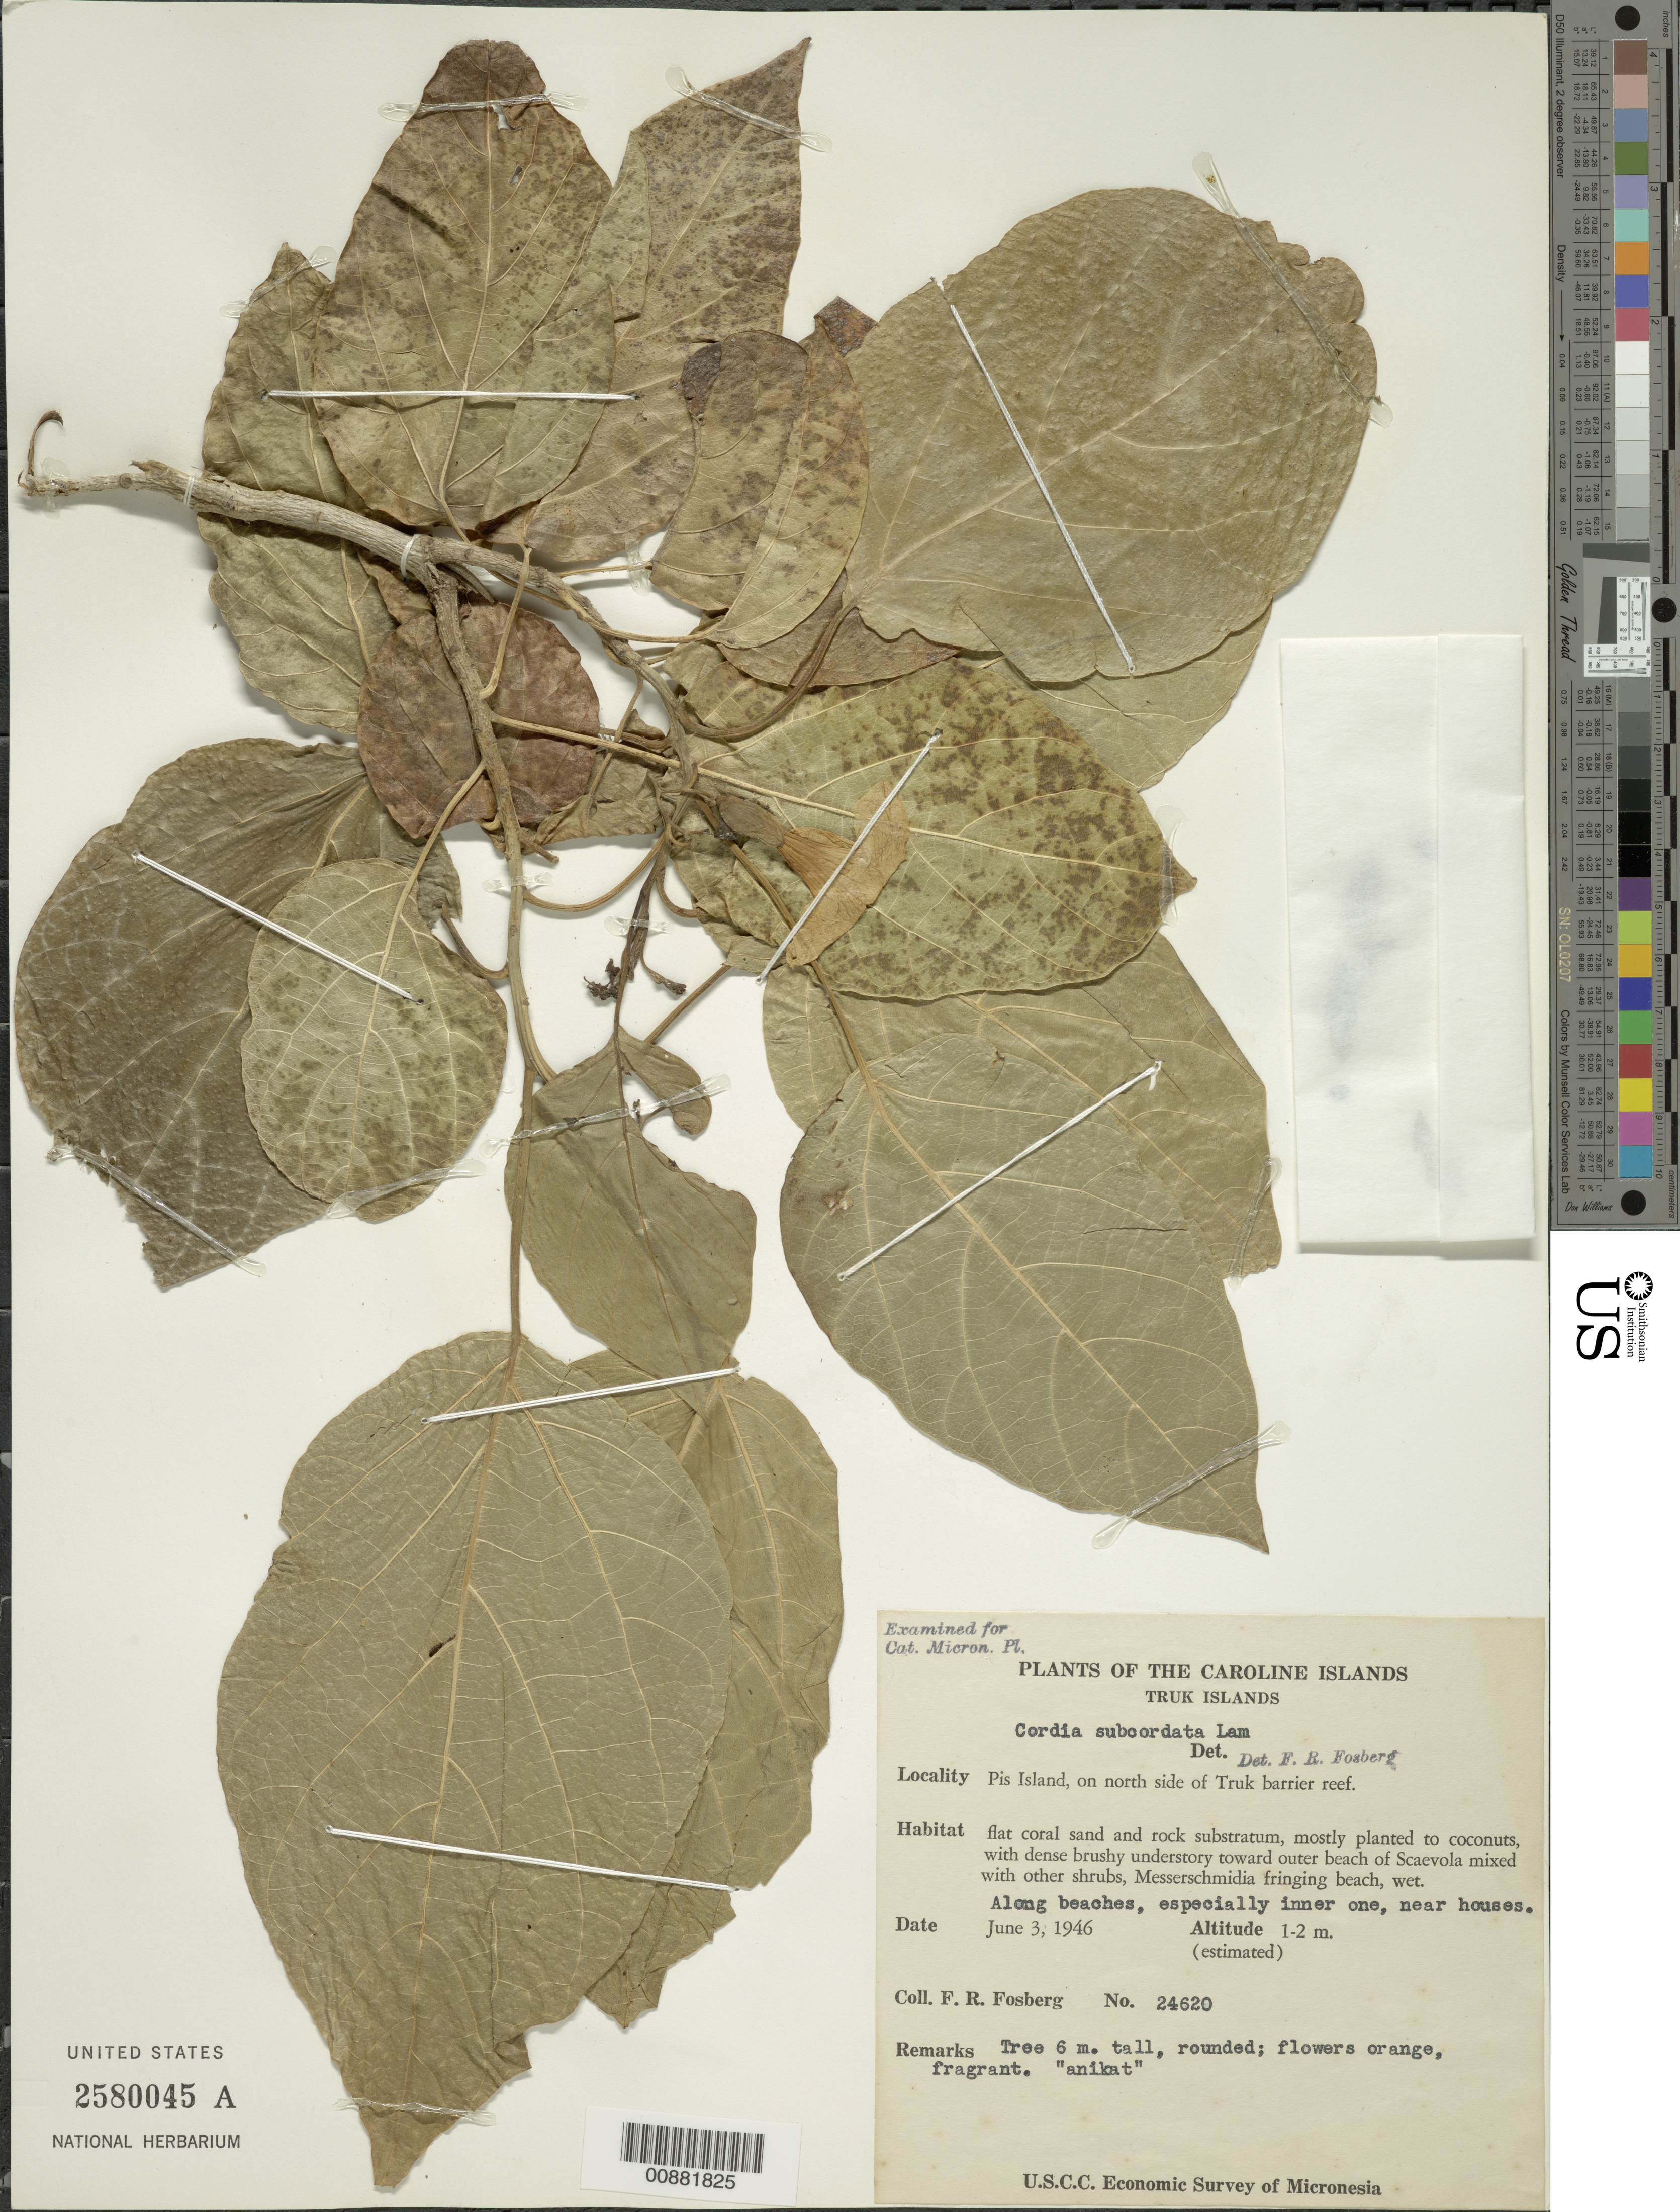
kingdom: Plantae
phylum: Tracheophyta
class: Magnoliopsida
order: Boraginales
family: Cordiaceae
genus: Cordia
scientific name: Cordia subcordata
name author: Lam.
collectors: F. R. Fosberg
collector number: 24620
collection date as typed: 03 Jun 1946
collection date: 1946-06-03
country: Micronesia, Federated States of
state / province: Truk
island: Losap Atoll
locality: Pis Islet, on N side of Truk barrier reef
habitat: flat coral sand/rock substratum, mostly planted to coconuts, w dense bushy understory toward outer beach of Scaevola w shrub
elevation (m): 1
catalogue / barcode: US 2580045